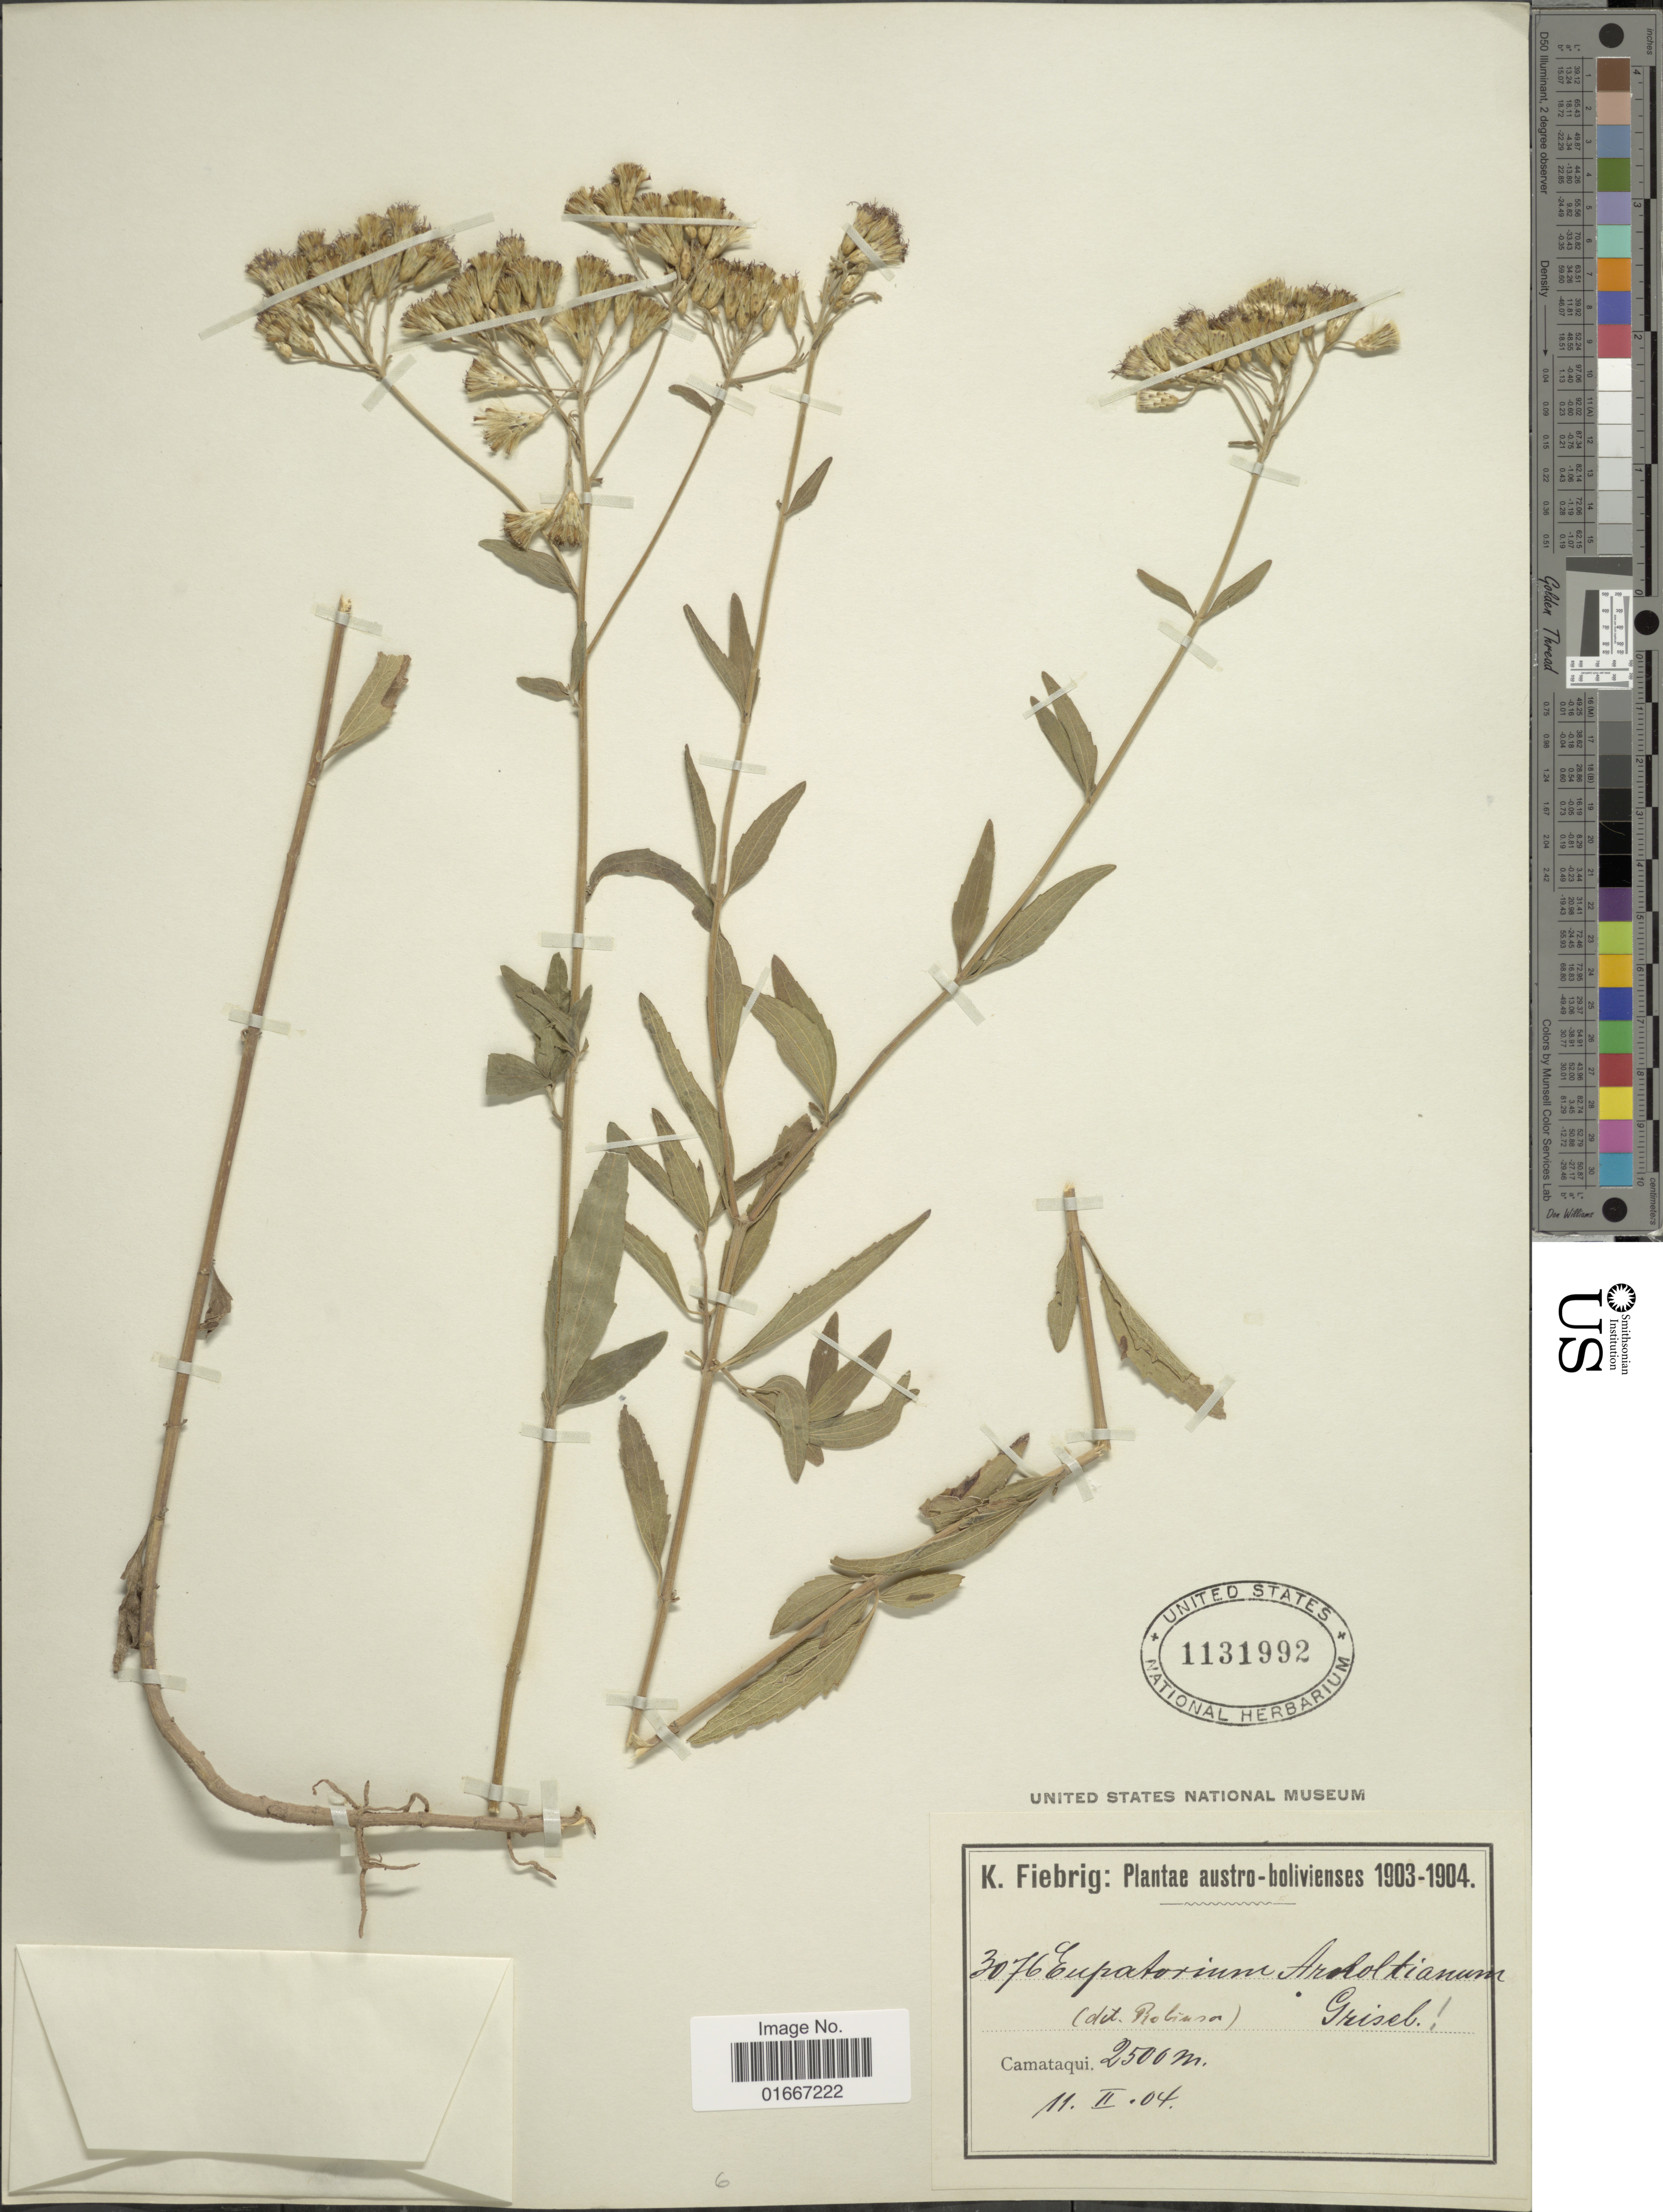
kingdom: Plantae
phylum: Tracheophyta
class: Magnoliopsida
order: Asterales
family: Asteraceae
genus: Chromolaena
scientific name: Chromolaena arnottiana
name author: (Griseb.) R.M. King & H. Rob.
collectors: K. Fiebrig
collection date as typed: Transcribed d/m/y: 11/2/4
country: Bolivia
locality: Camataqui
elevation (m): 2500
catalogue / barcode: US 1131992